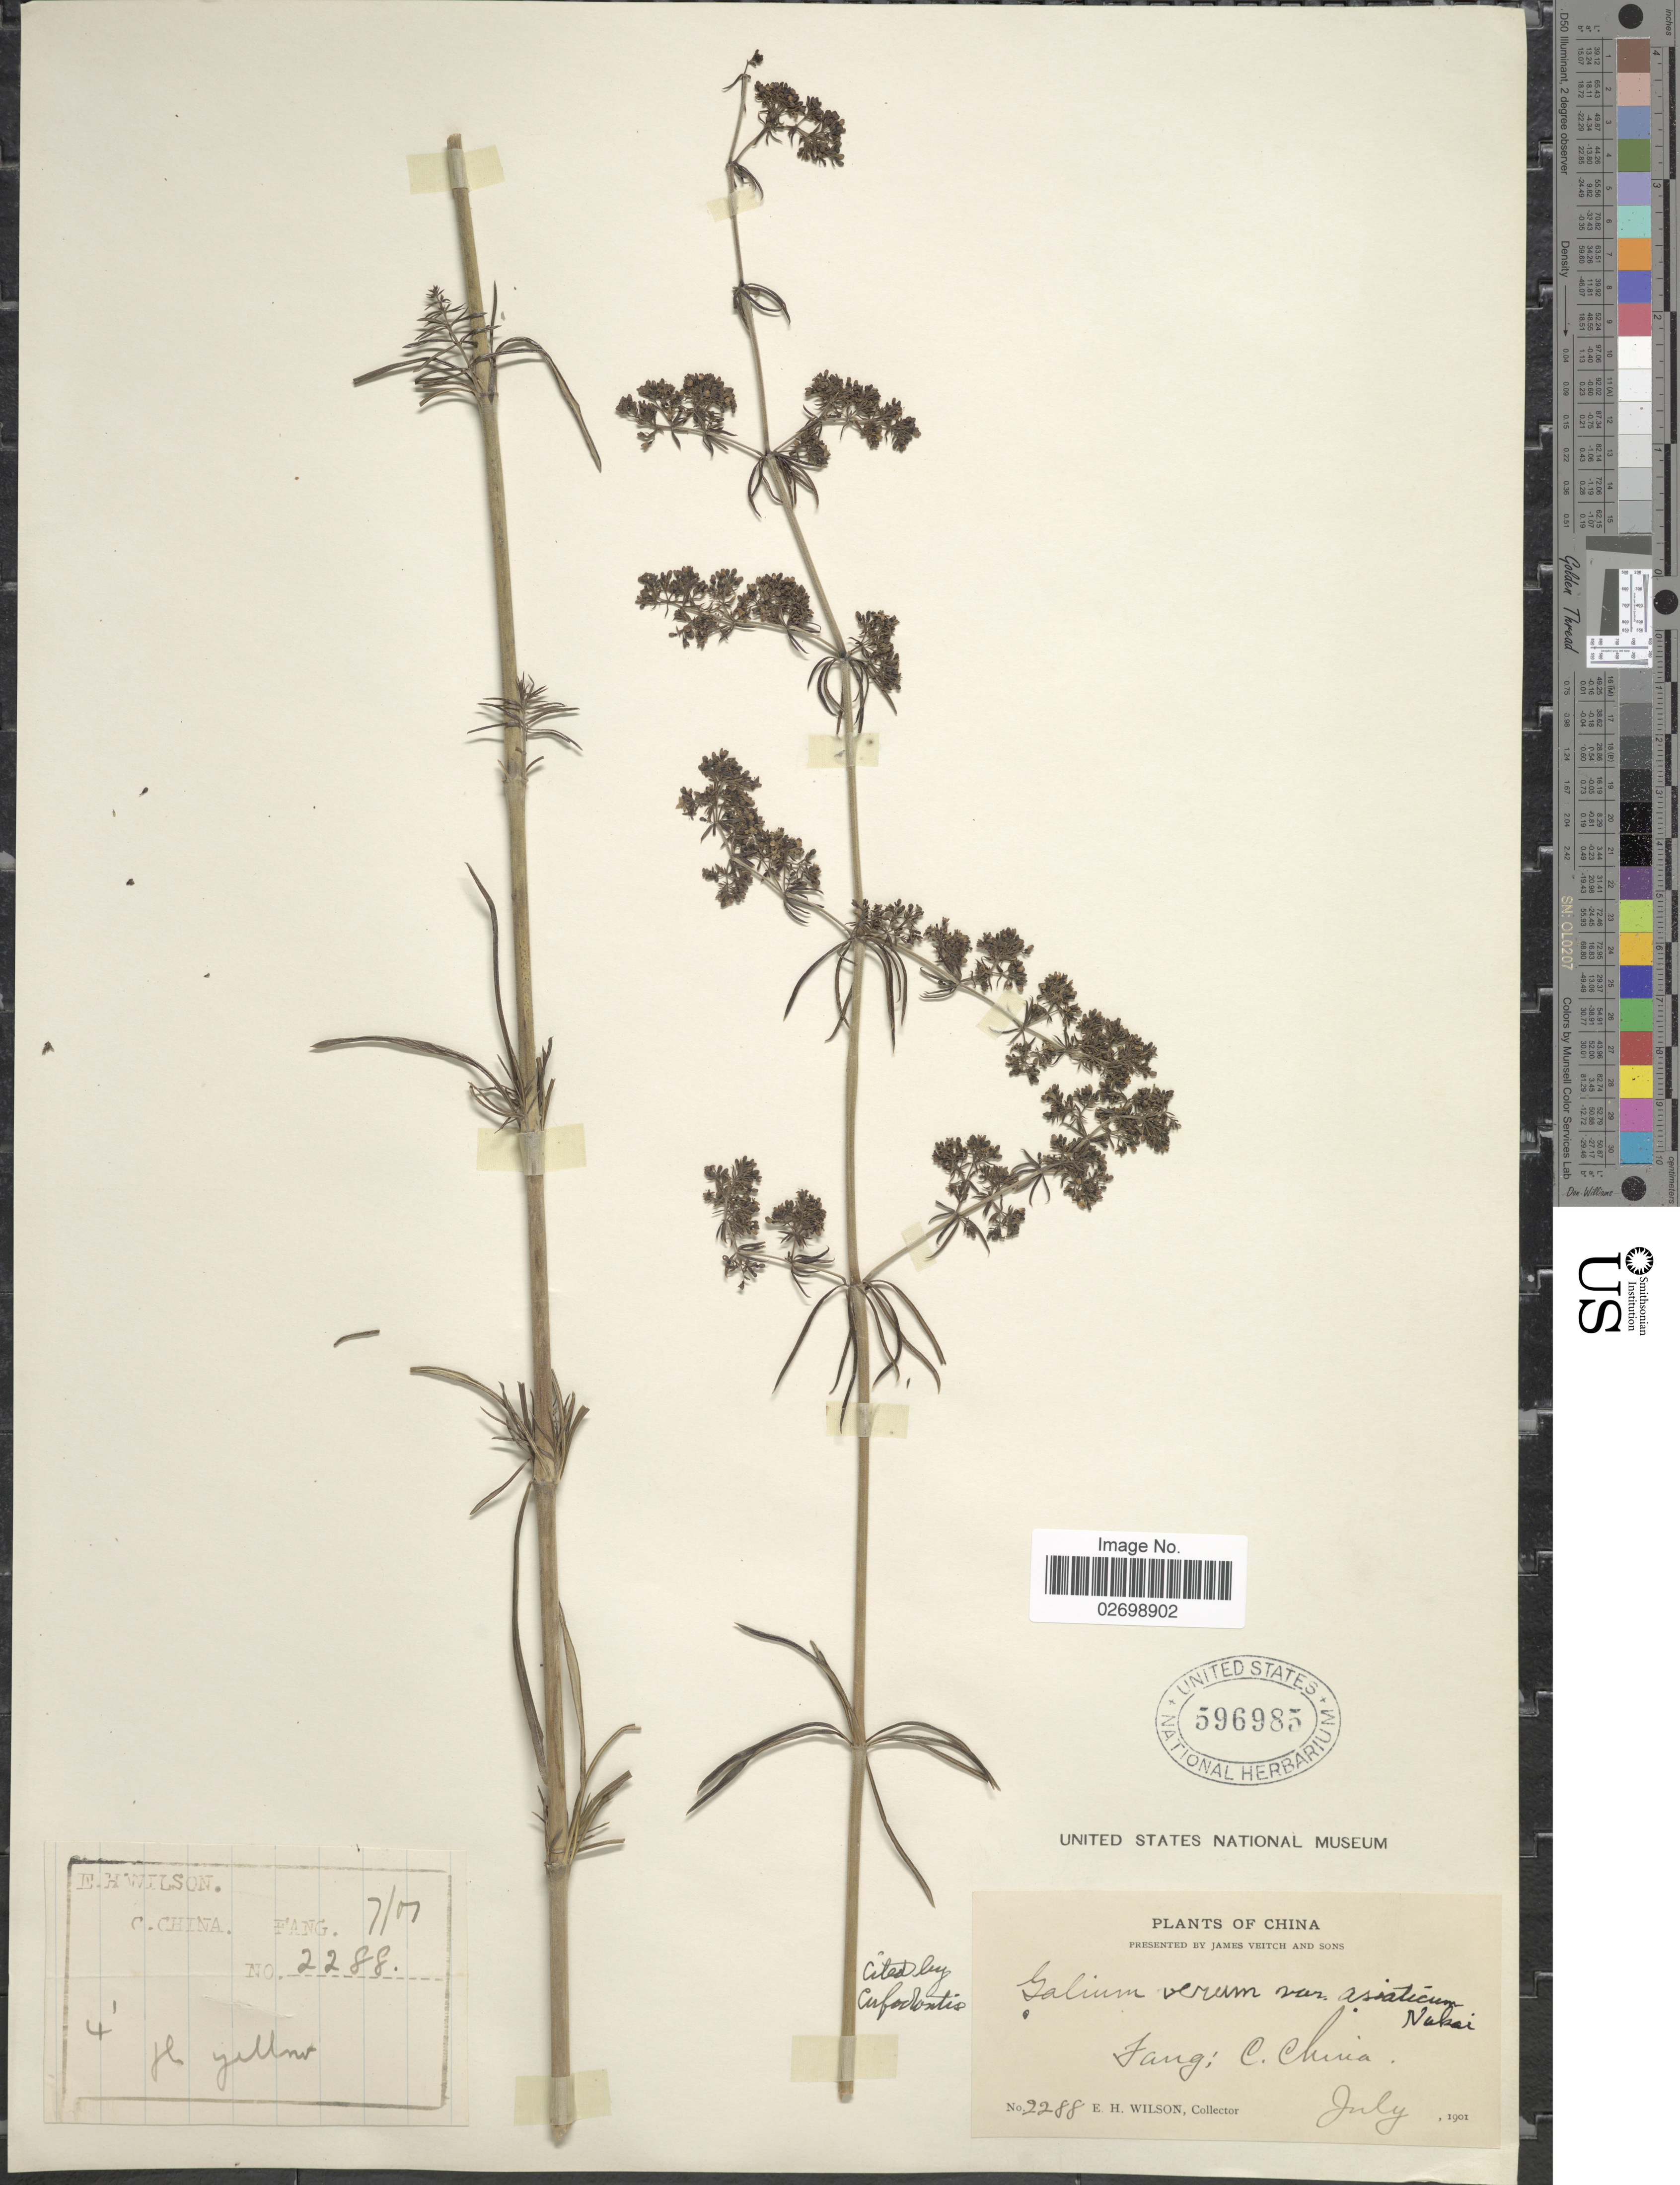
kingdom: Plantae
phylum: Tracheophyta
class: Magnoliopsida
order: Gentianales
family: Rubiaceae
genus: Galium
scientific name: Galium verum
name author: L.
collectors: E. Wilson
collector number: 2288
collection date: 1901-07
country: China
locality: C. China, F'ang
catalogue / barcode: US 596985